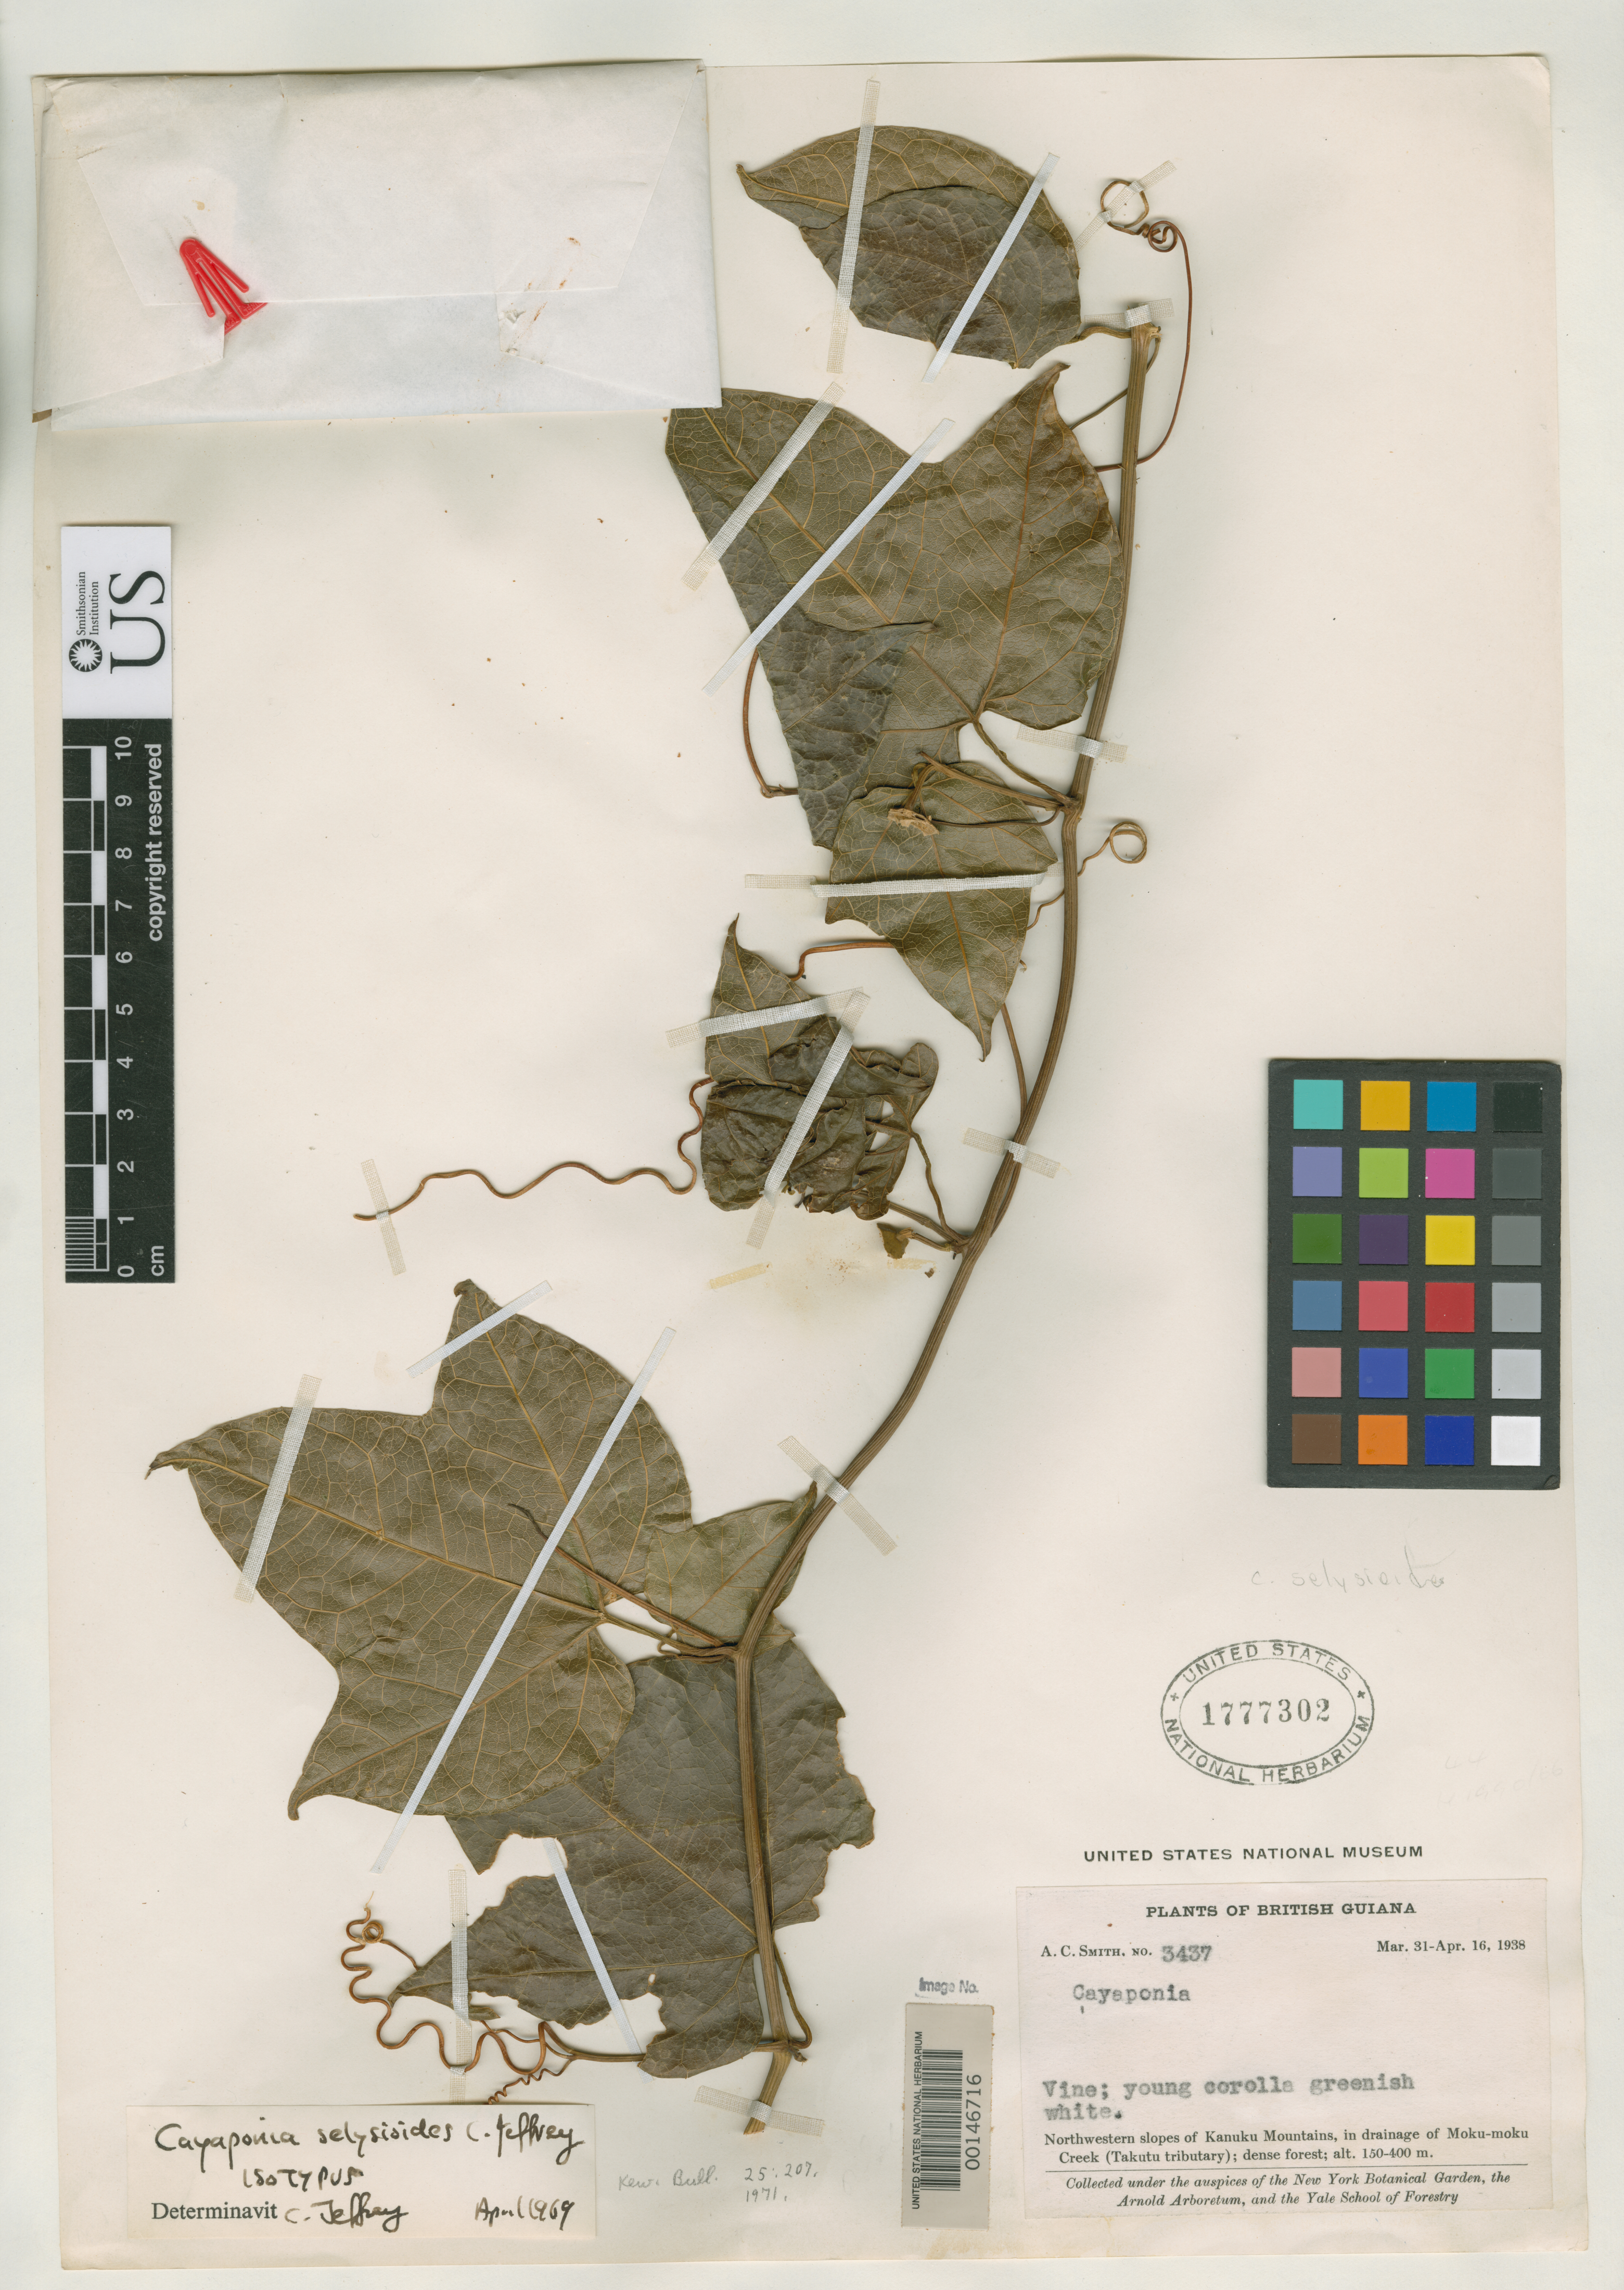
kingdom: Plantae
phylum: Tracheophyta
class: Magnoliopsida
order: Cucurbitales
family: Cucurbitaceae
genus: Cayaponia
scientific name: Cayaponia selysioides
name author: C. Jeffrey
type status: Isotype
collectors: A. C. Smith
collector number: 3437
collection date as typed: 31 Mar 1938 to 16 Apr 1938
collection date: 1938-03-31/1938-04-16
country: Guyana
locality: Kanuku Mts., drainage of Moku-Moku Creek.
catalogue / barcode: US 1777302